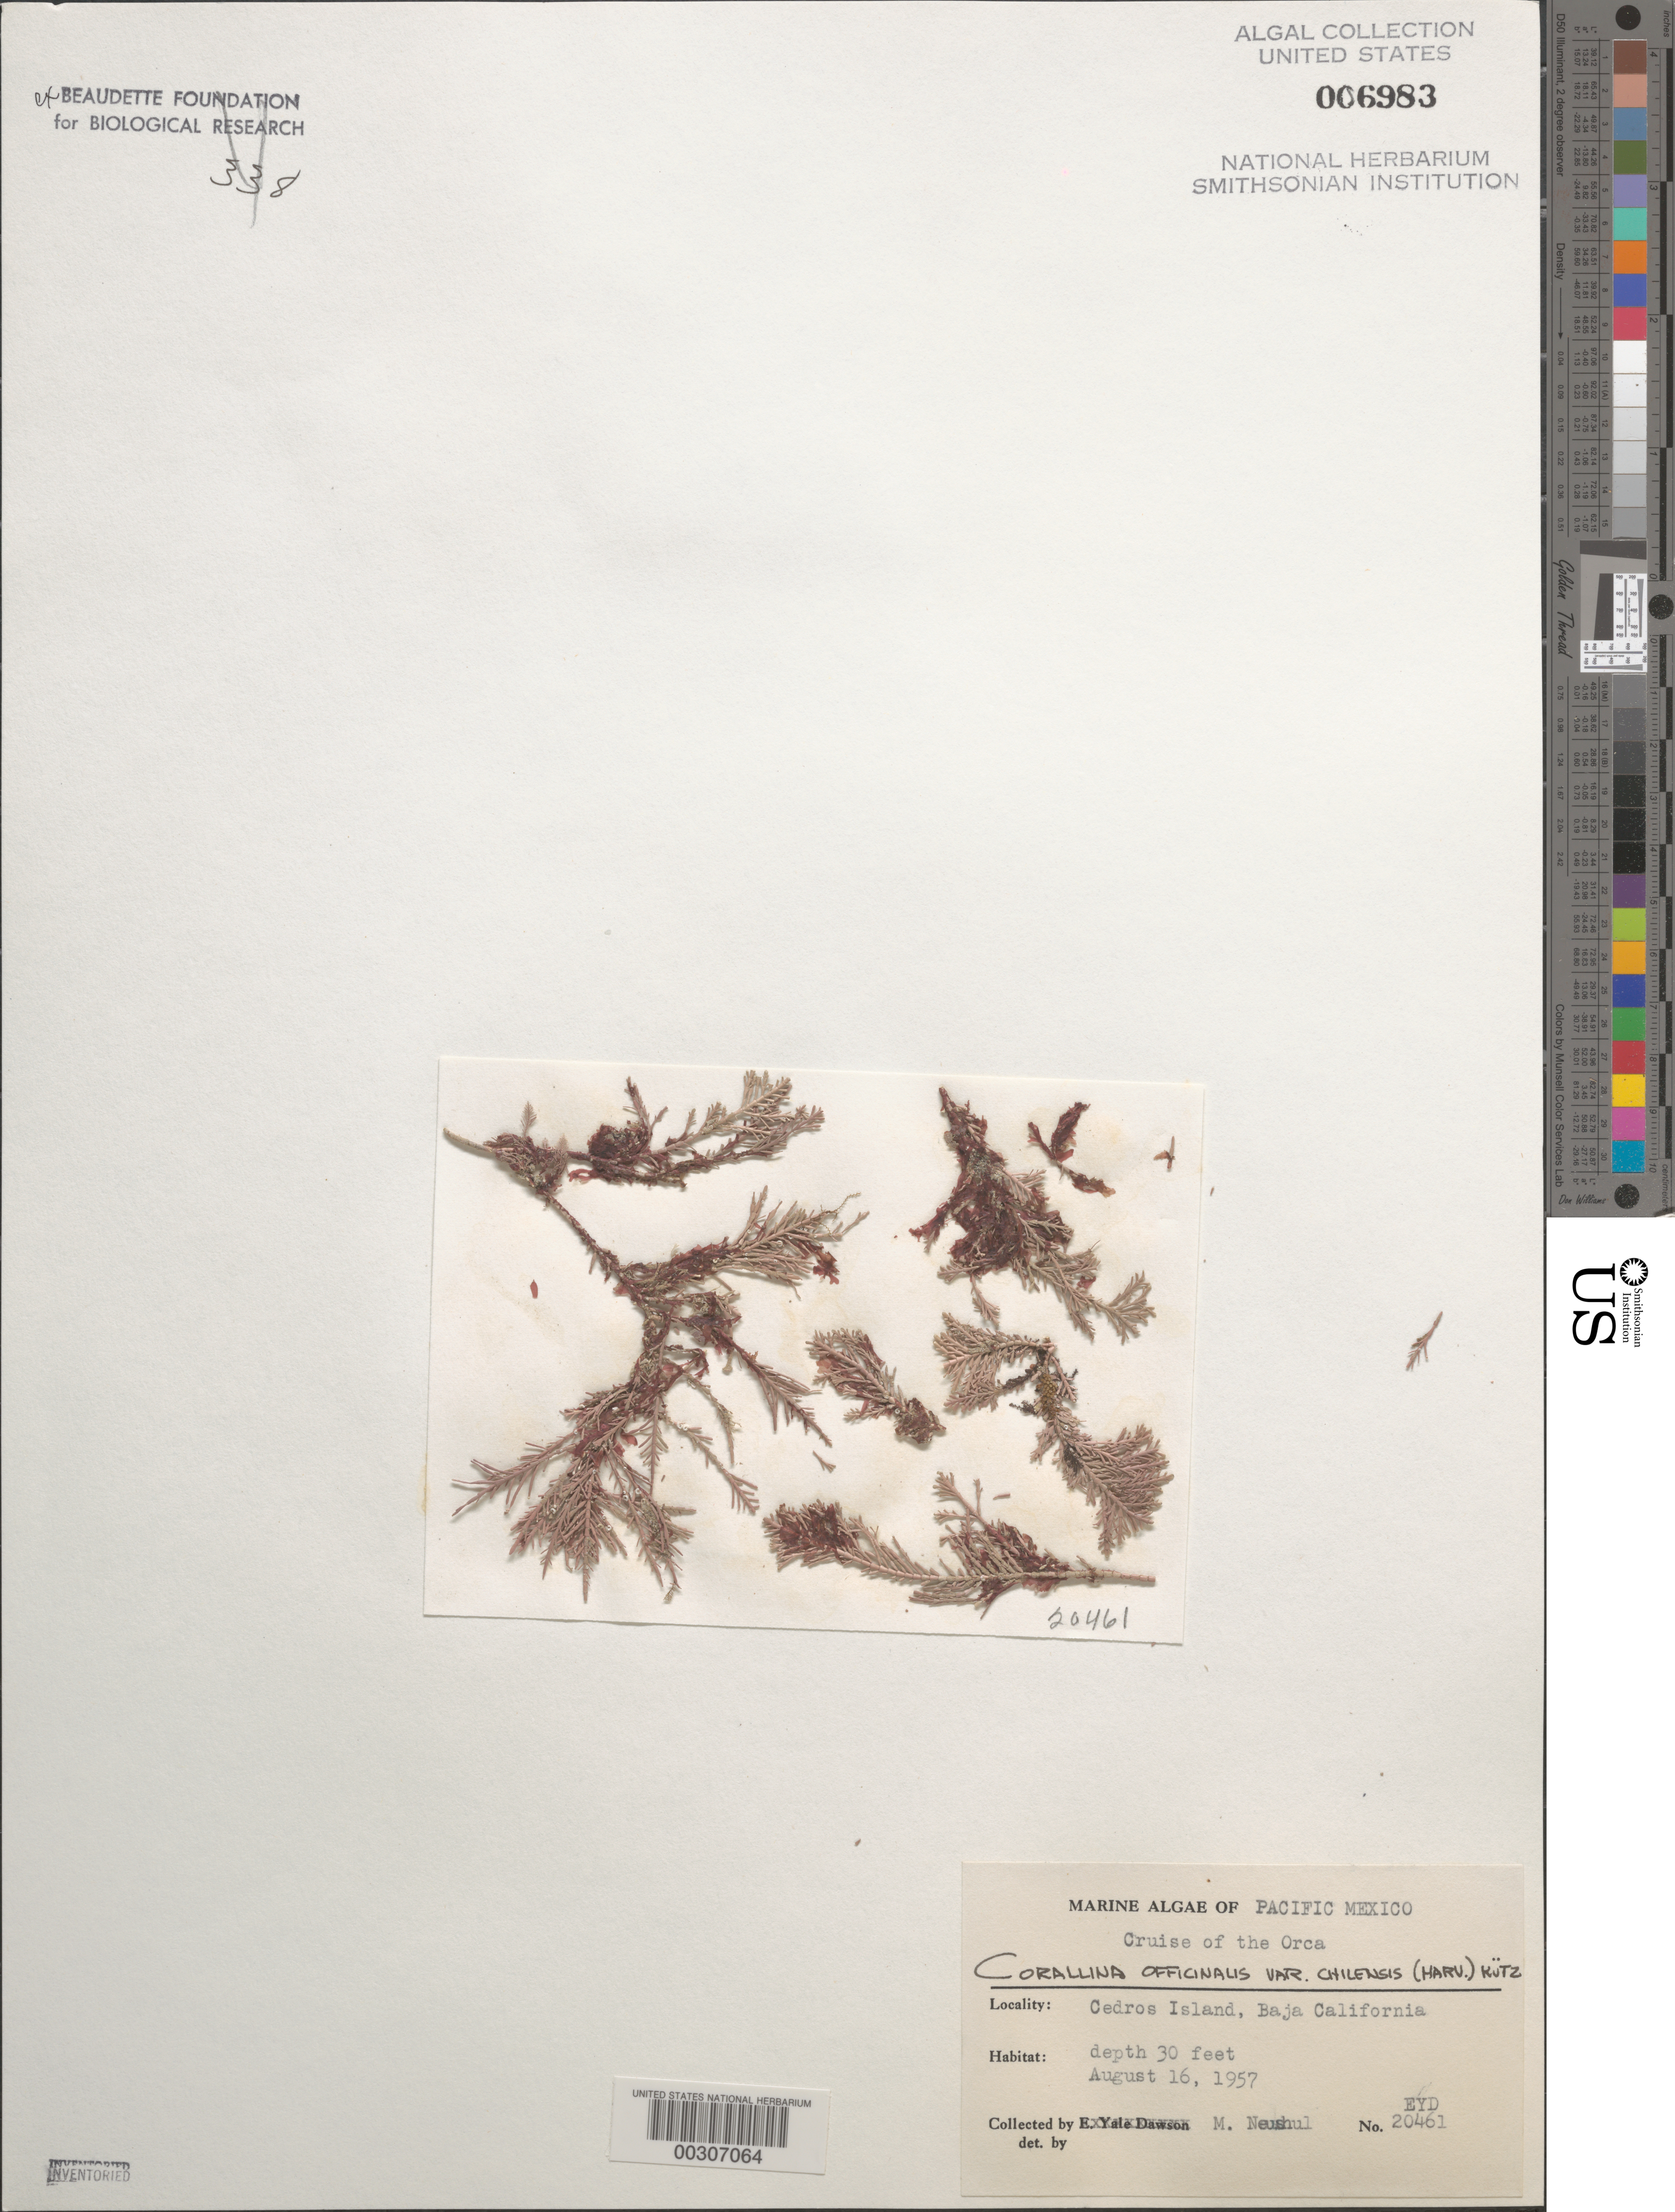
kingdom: Plantae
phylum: Rhodophyta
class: Florideophyceae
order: Corallinales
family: Corallinaceae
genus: Corallina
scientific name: Corallina officinalis var. chilensis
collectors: M. Neushul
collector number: EYD 20461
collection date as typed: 16 Aug 1957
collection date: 1957-08-16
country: Mexico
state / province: Baja California Norte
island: Isla Cedros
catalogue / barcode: US 6983